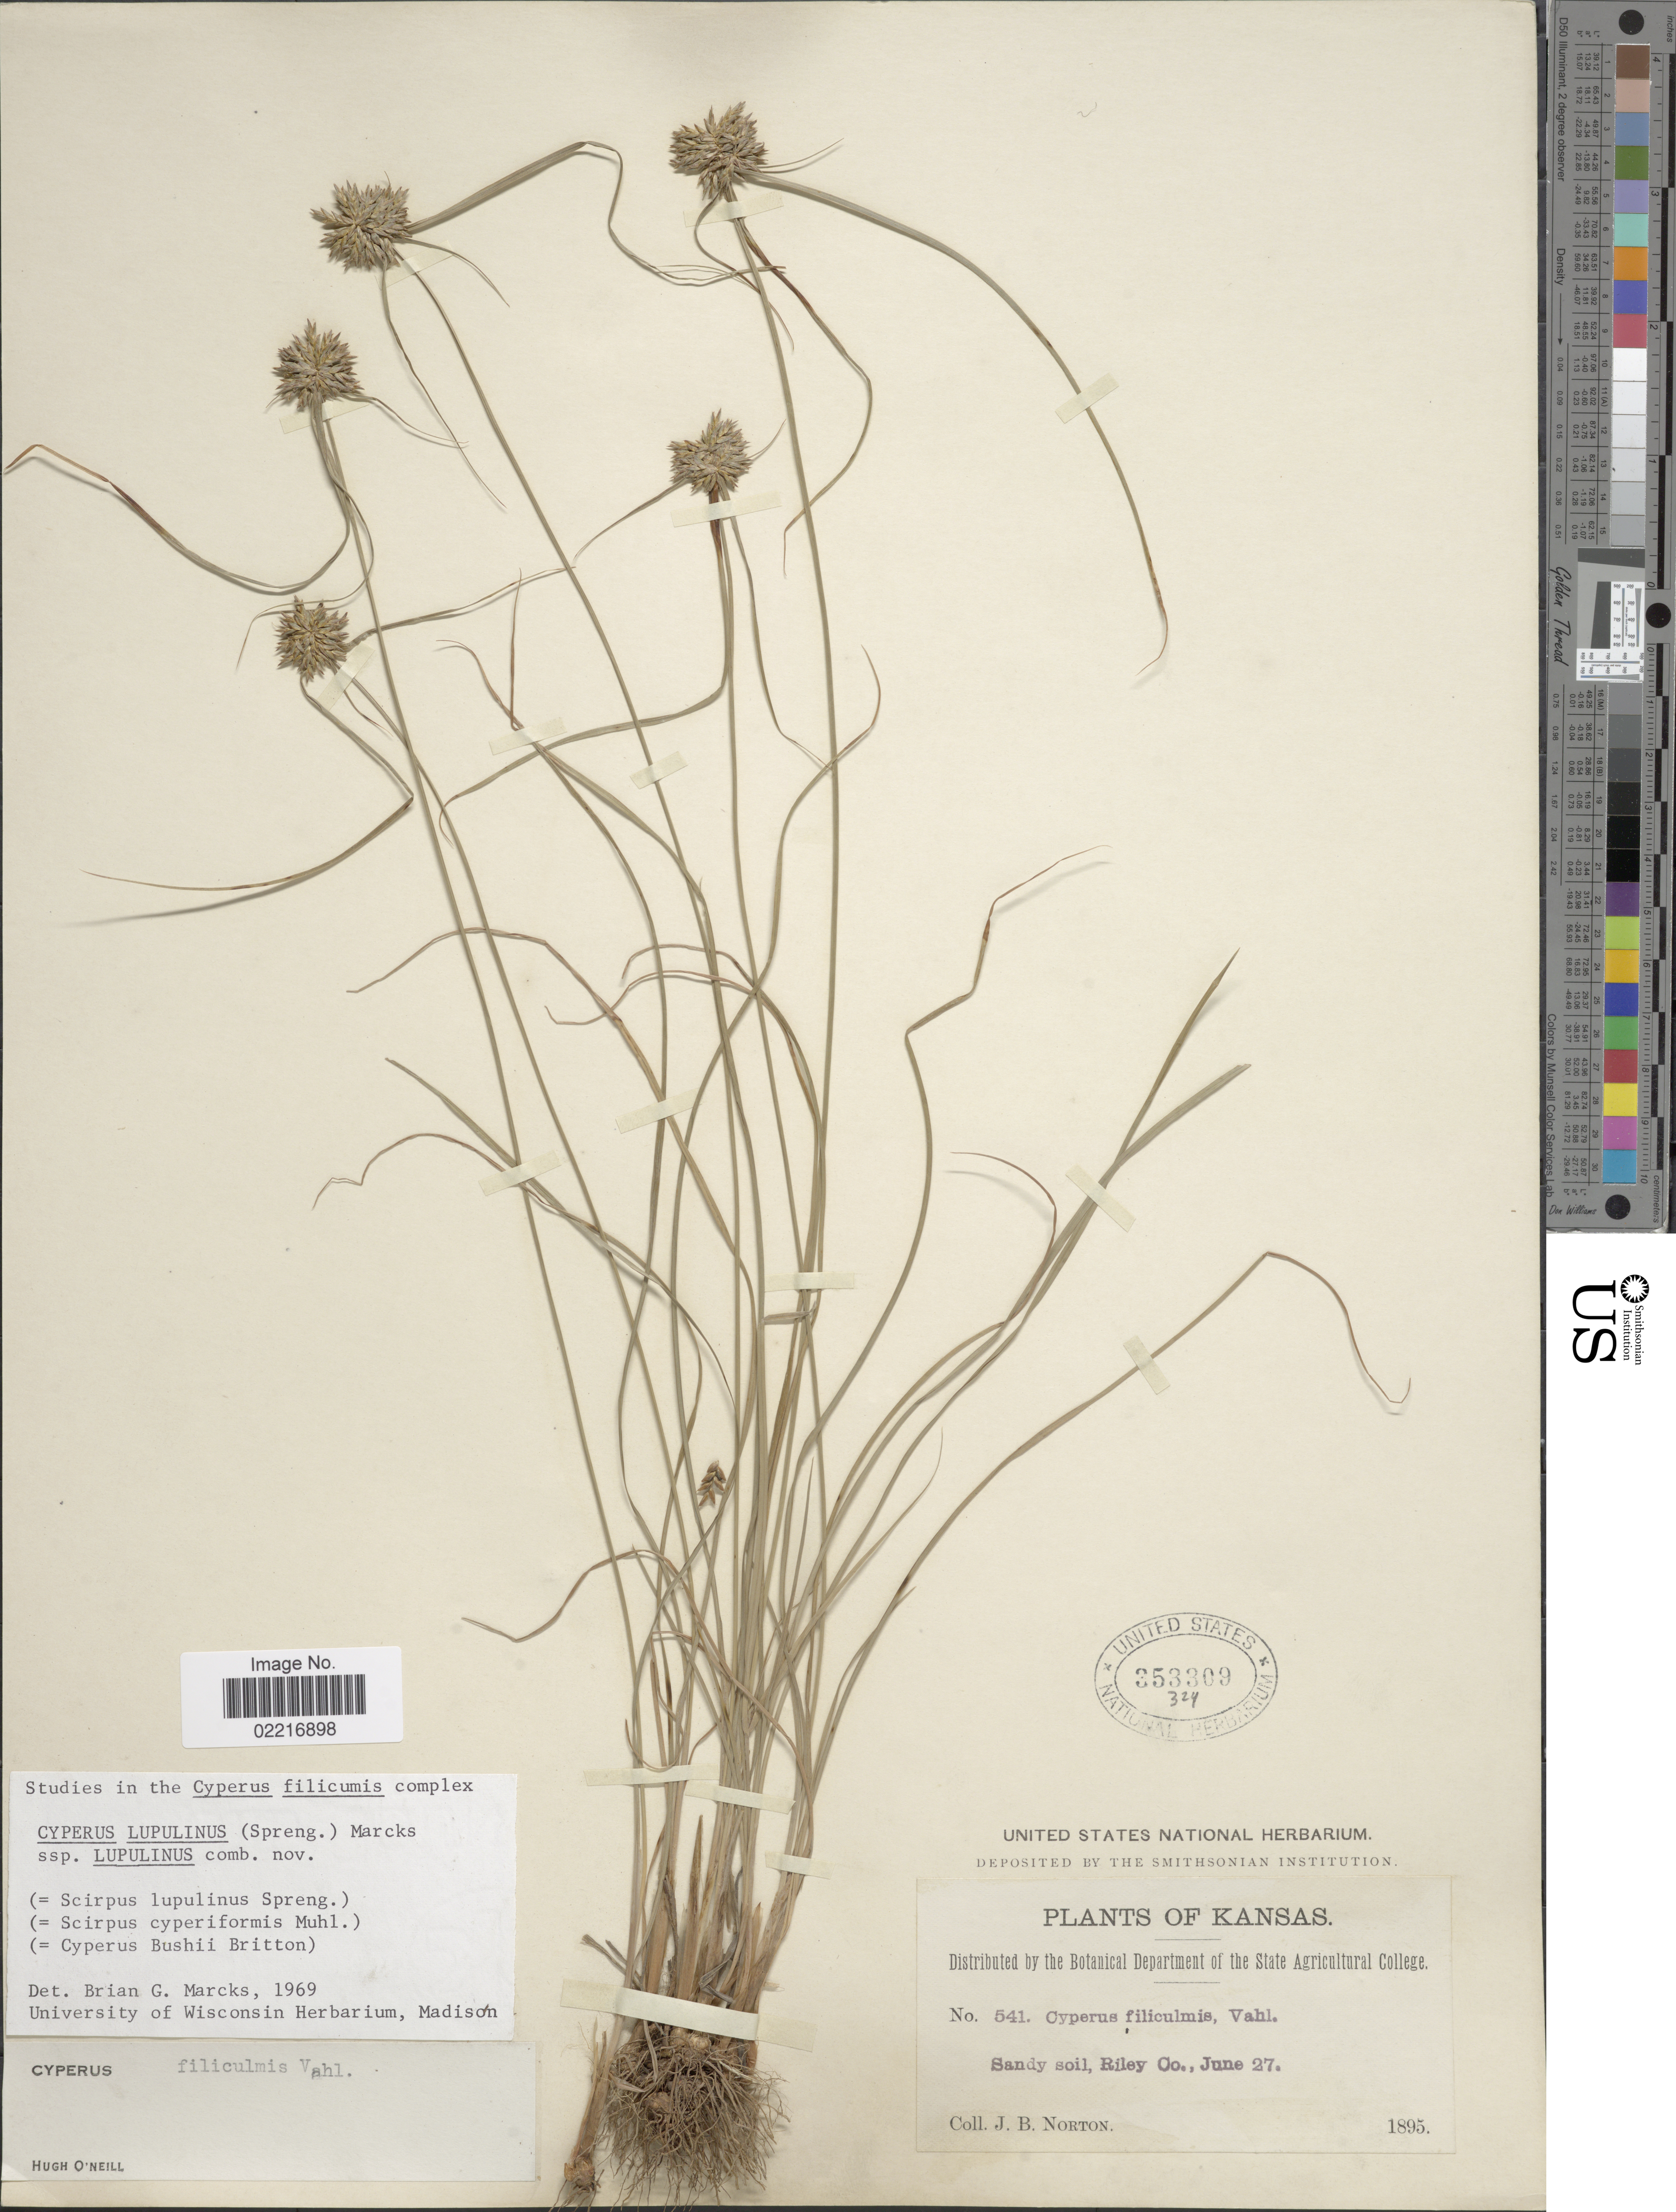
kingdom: Plantae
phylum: Tracheophyta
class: Liliopsida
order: Poales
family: Cyperaceae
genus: Cyperus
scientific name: Cyperus lupulinus subsp. lupulinus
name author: (Spreng.) Marcks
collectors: J. B. Norton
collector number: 541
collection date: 1895-06-27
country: United States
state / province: Kansas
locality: Riley Co.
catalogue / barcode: US 353309